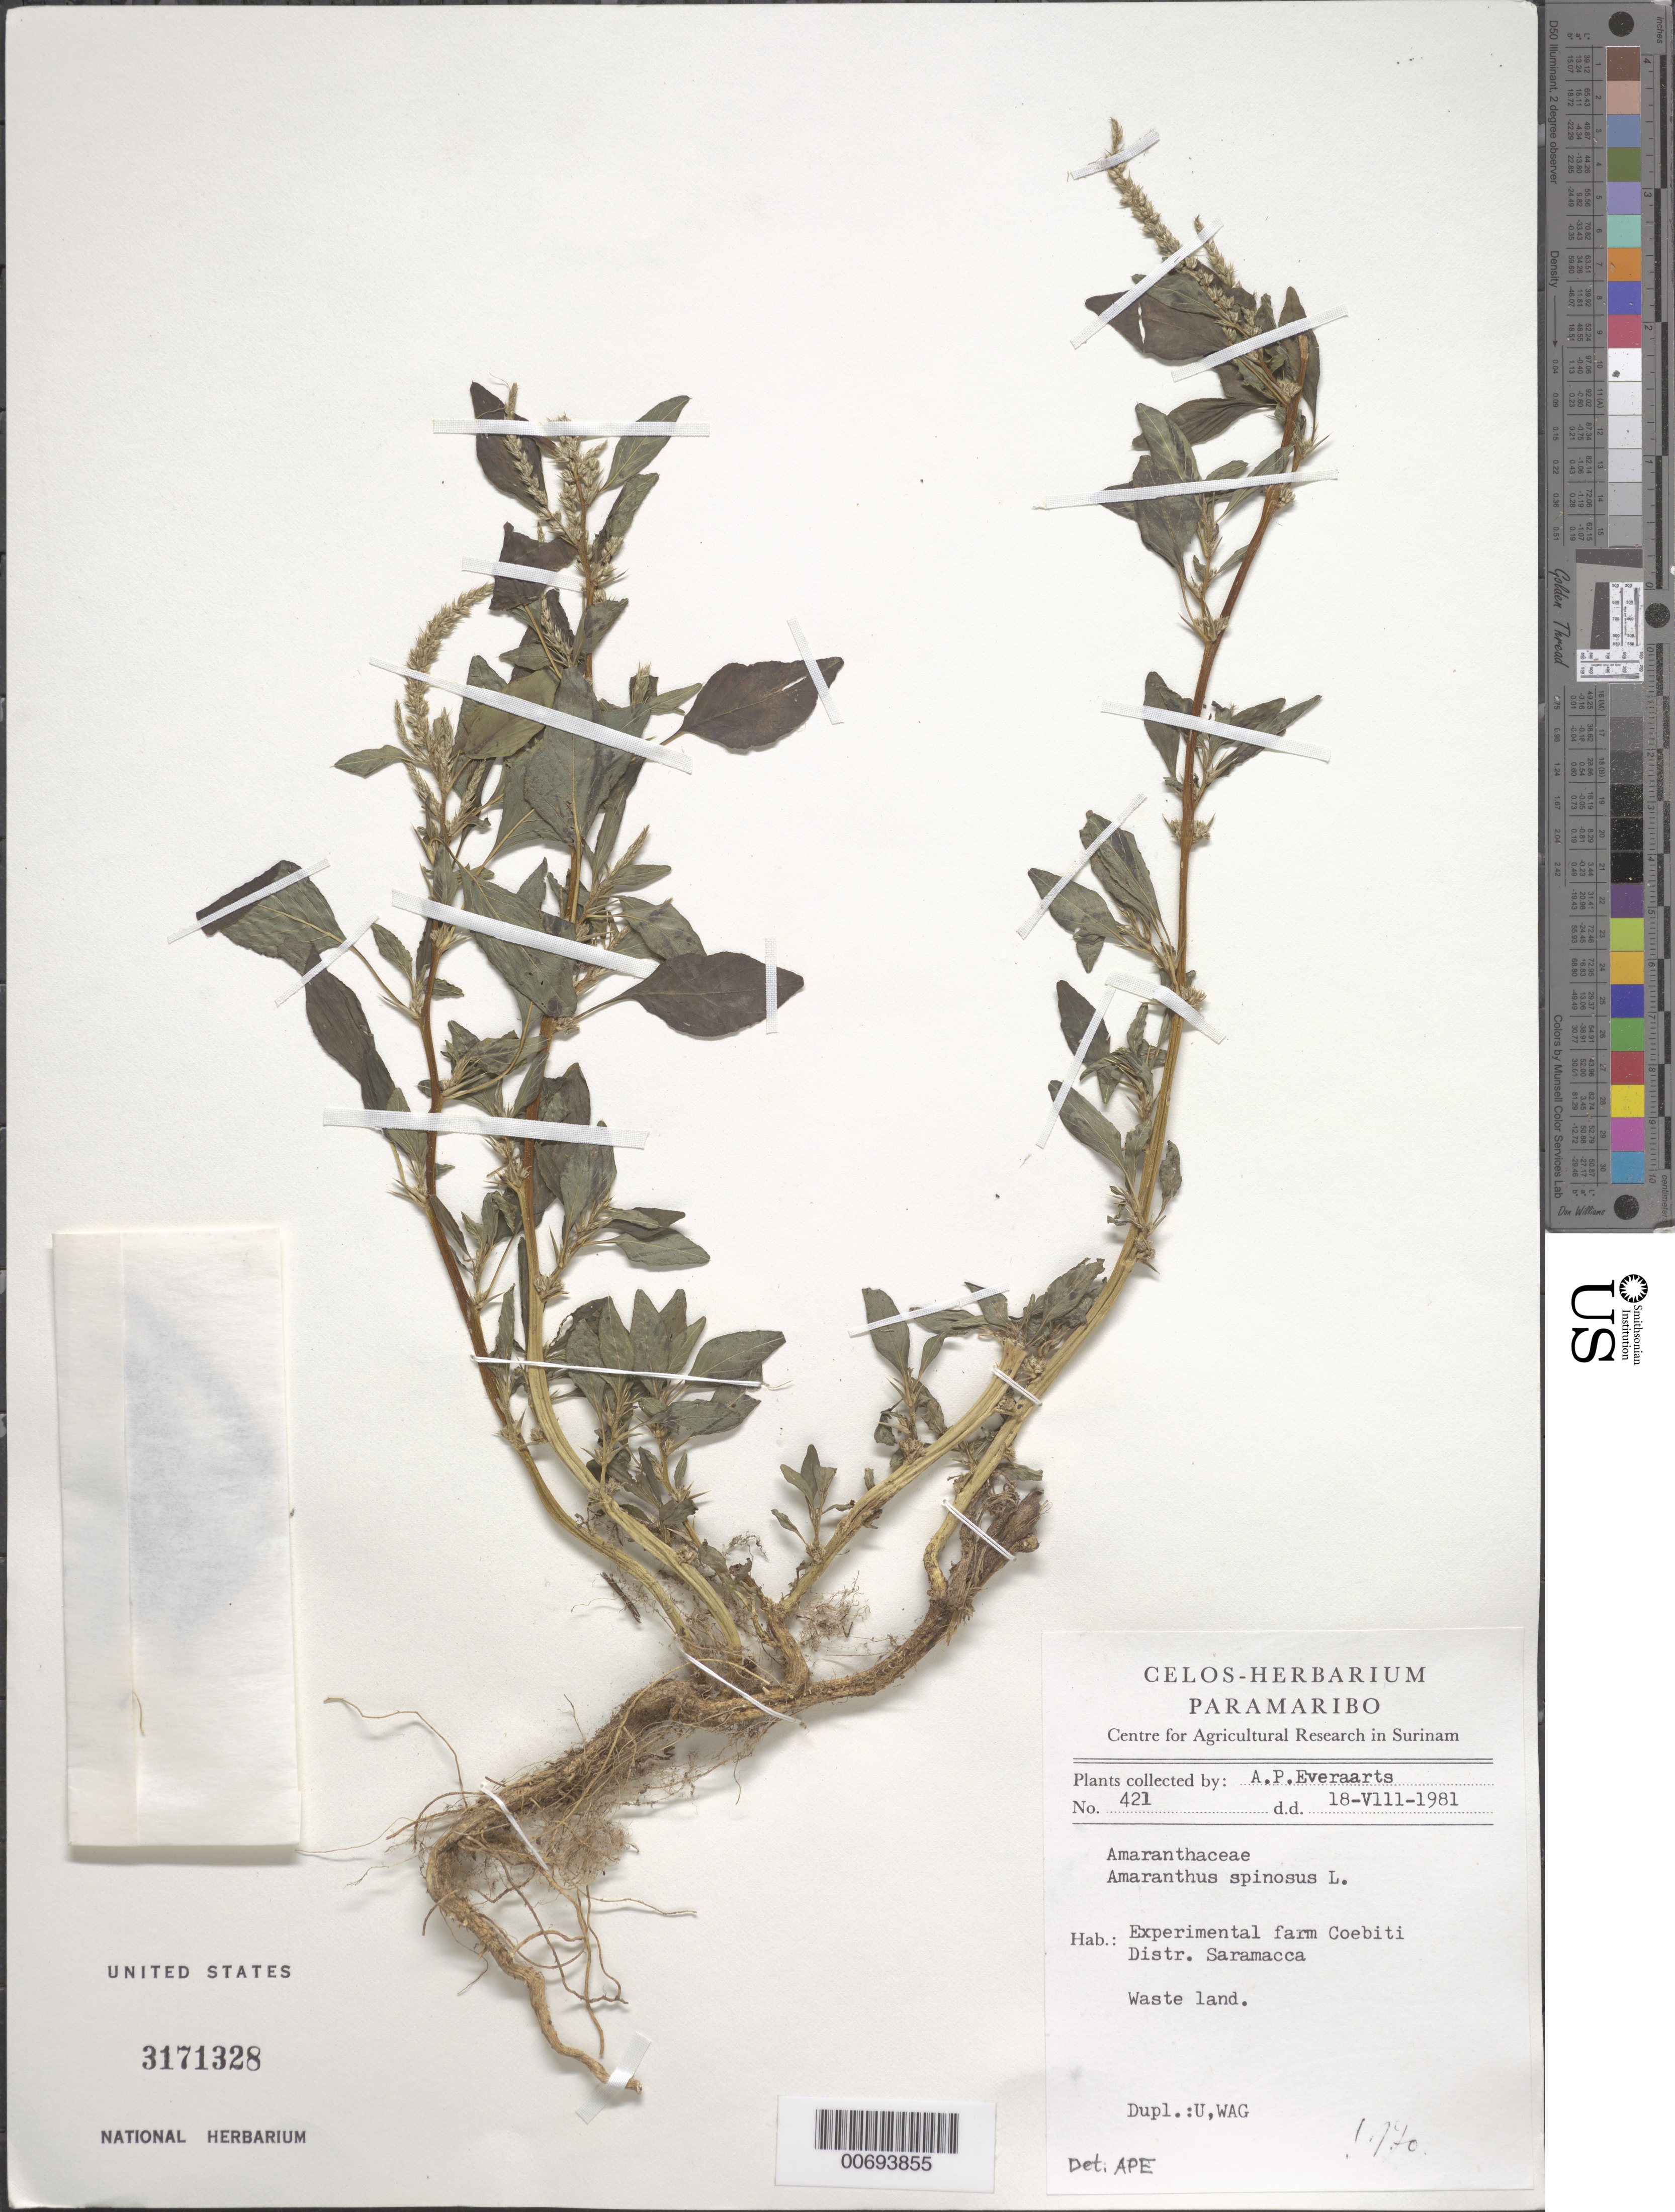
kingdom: Plantae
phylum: Tracheophyta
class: Magnoliopsida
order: Caryophyllales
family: Amaranthaceae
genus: Amaranthus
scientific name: Amaranthus spinosus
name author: L.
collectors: A. Everaarts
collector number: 421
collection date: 1981-08-18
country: Suriname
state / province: Saramacca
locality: Experimental farm Coebiti. Distr. Saramacca.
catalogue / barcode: US 3171328